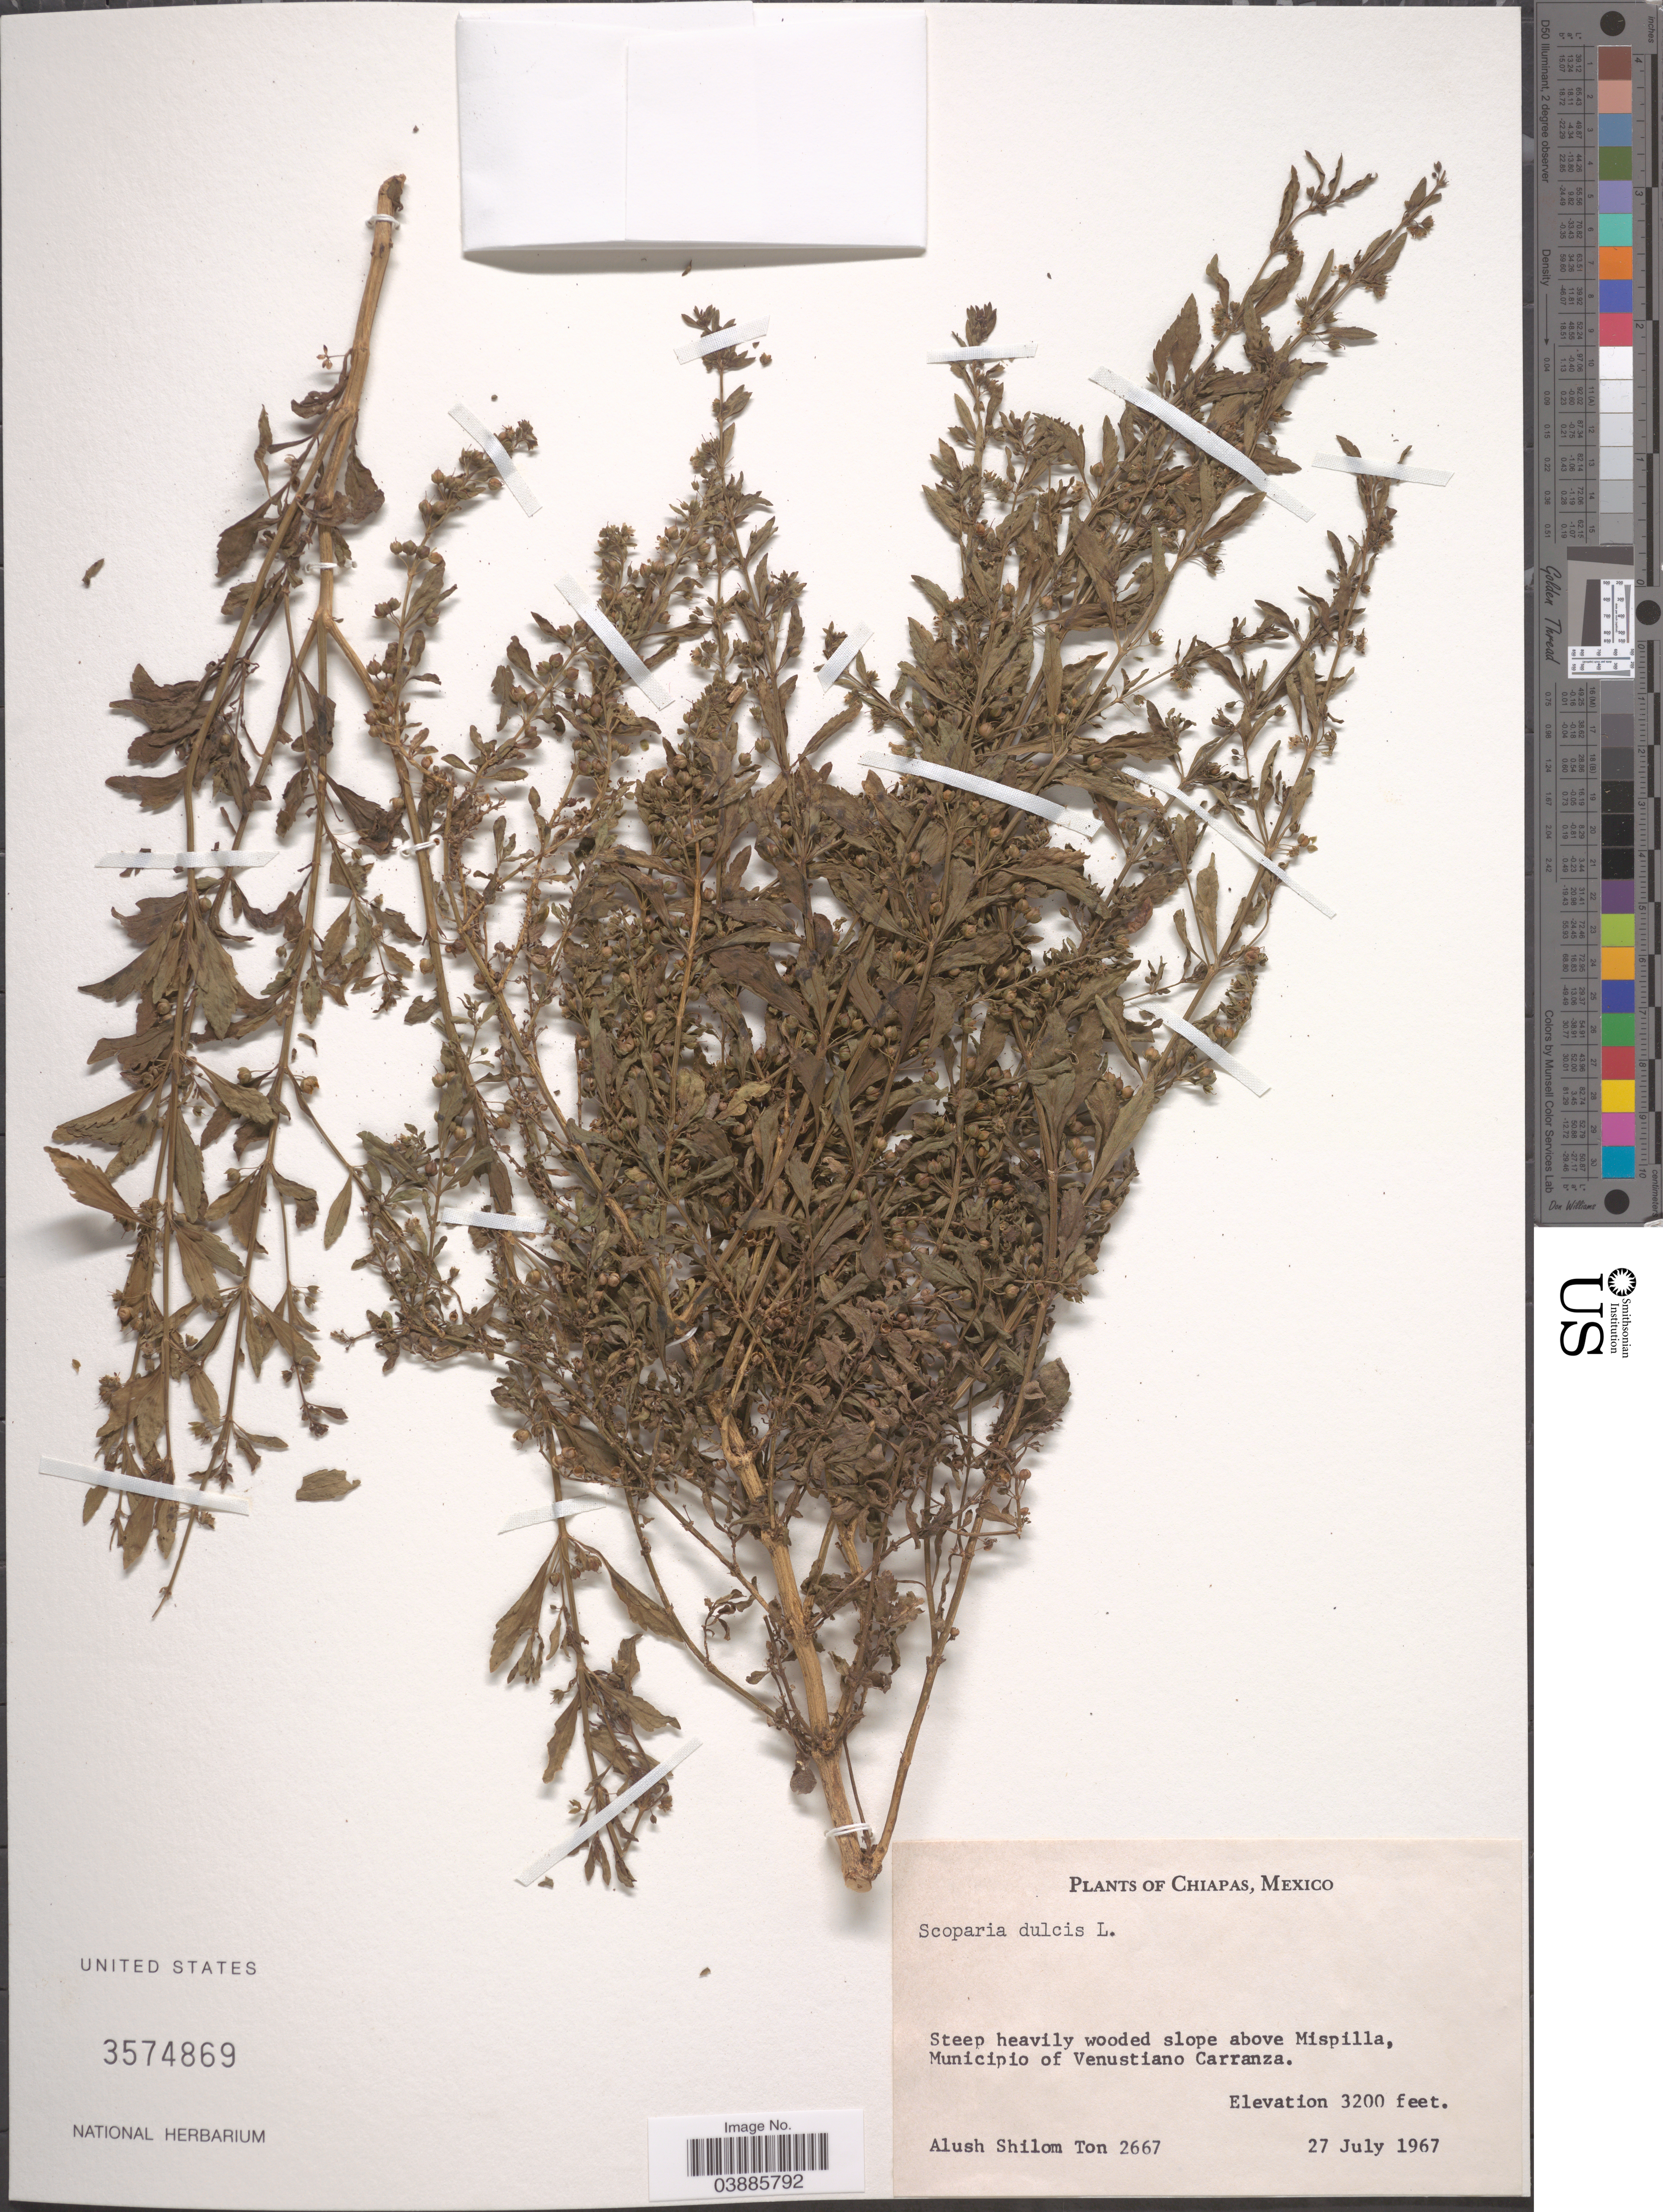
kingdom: Plantae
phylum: Tracheophyta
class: Magnoliopsida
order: Lamiales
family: Plantaginaceae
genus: Scoparia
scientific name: Scoparia dulcis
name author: L.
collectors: A. M. Ton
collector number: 2667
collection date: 1967-07-27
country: Mexico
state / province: Chiapas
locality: Steep heavily wooded slope above Mispilla, Municipio of Venustiano Carranza.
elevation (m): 975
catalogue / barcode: US 3574869